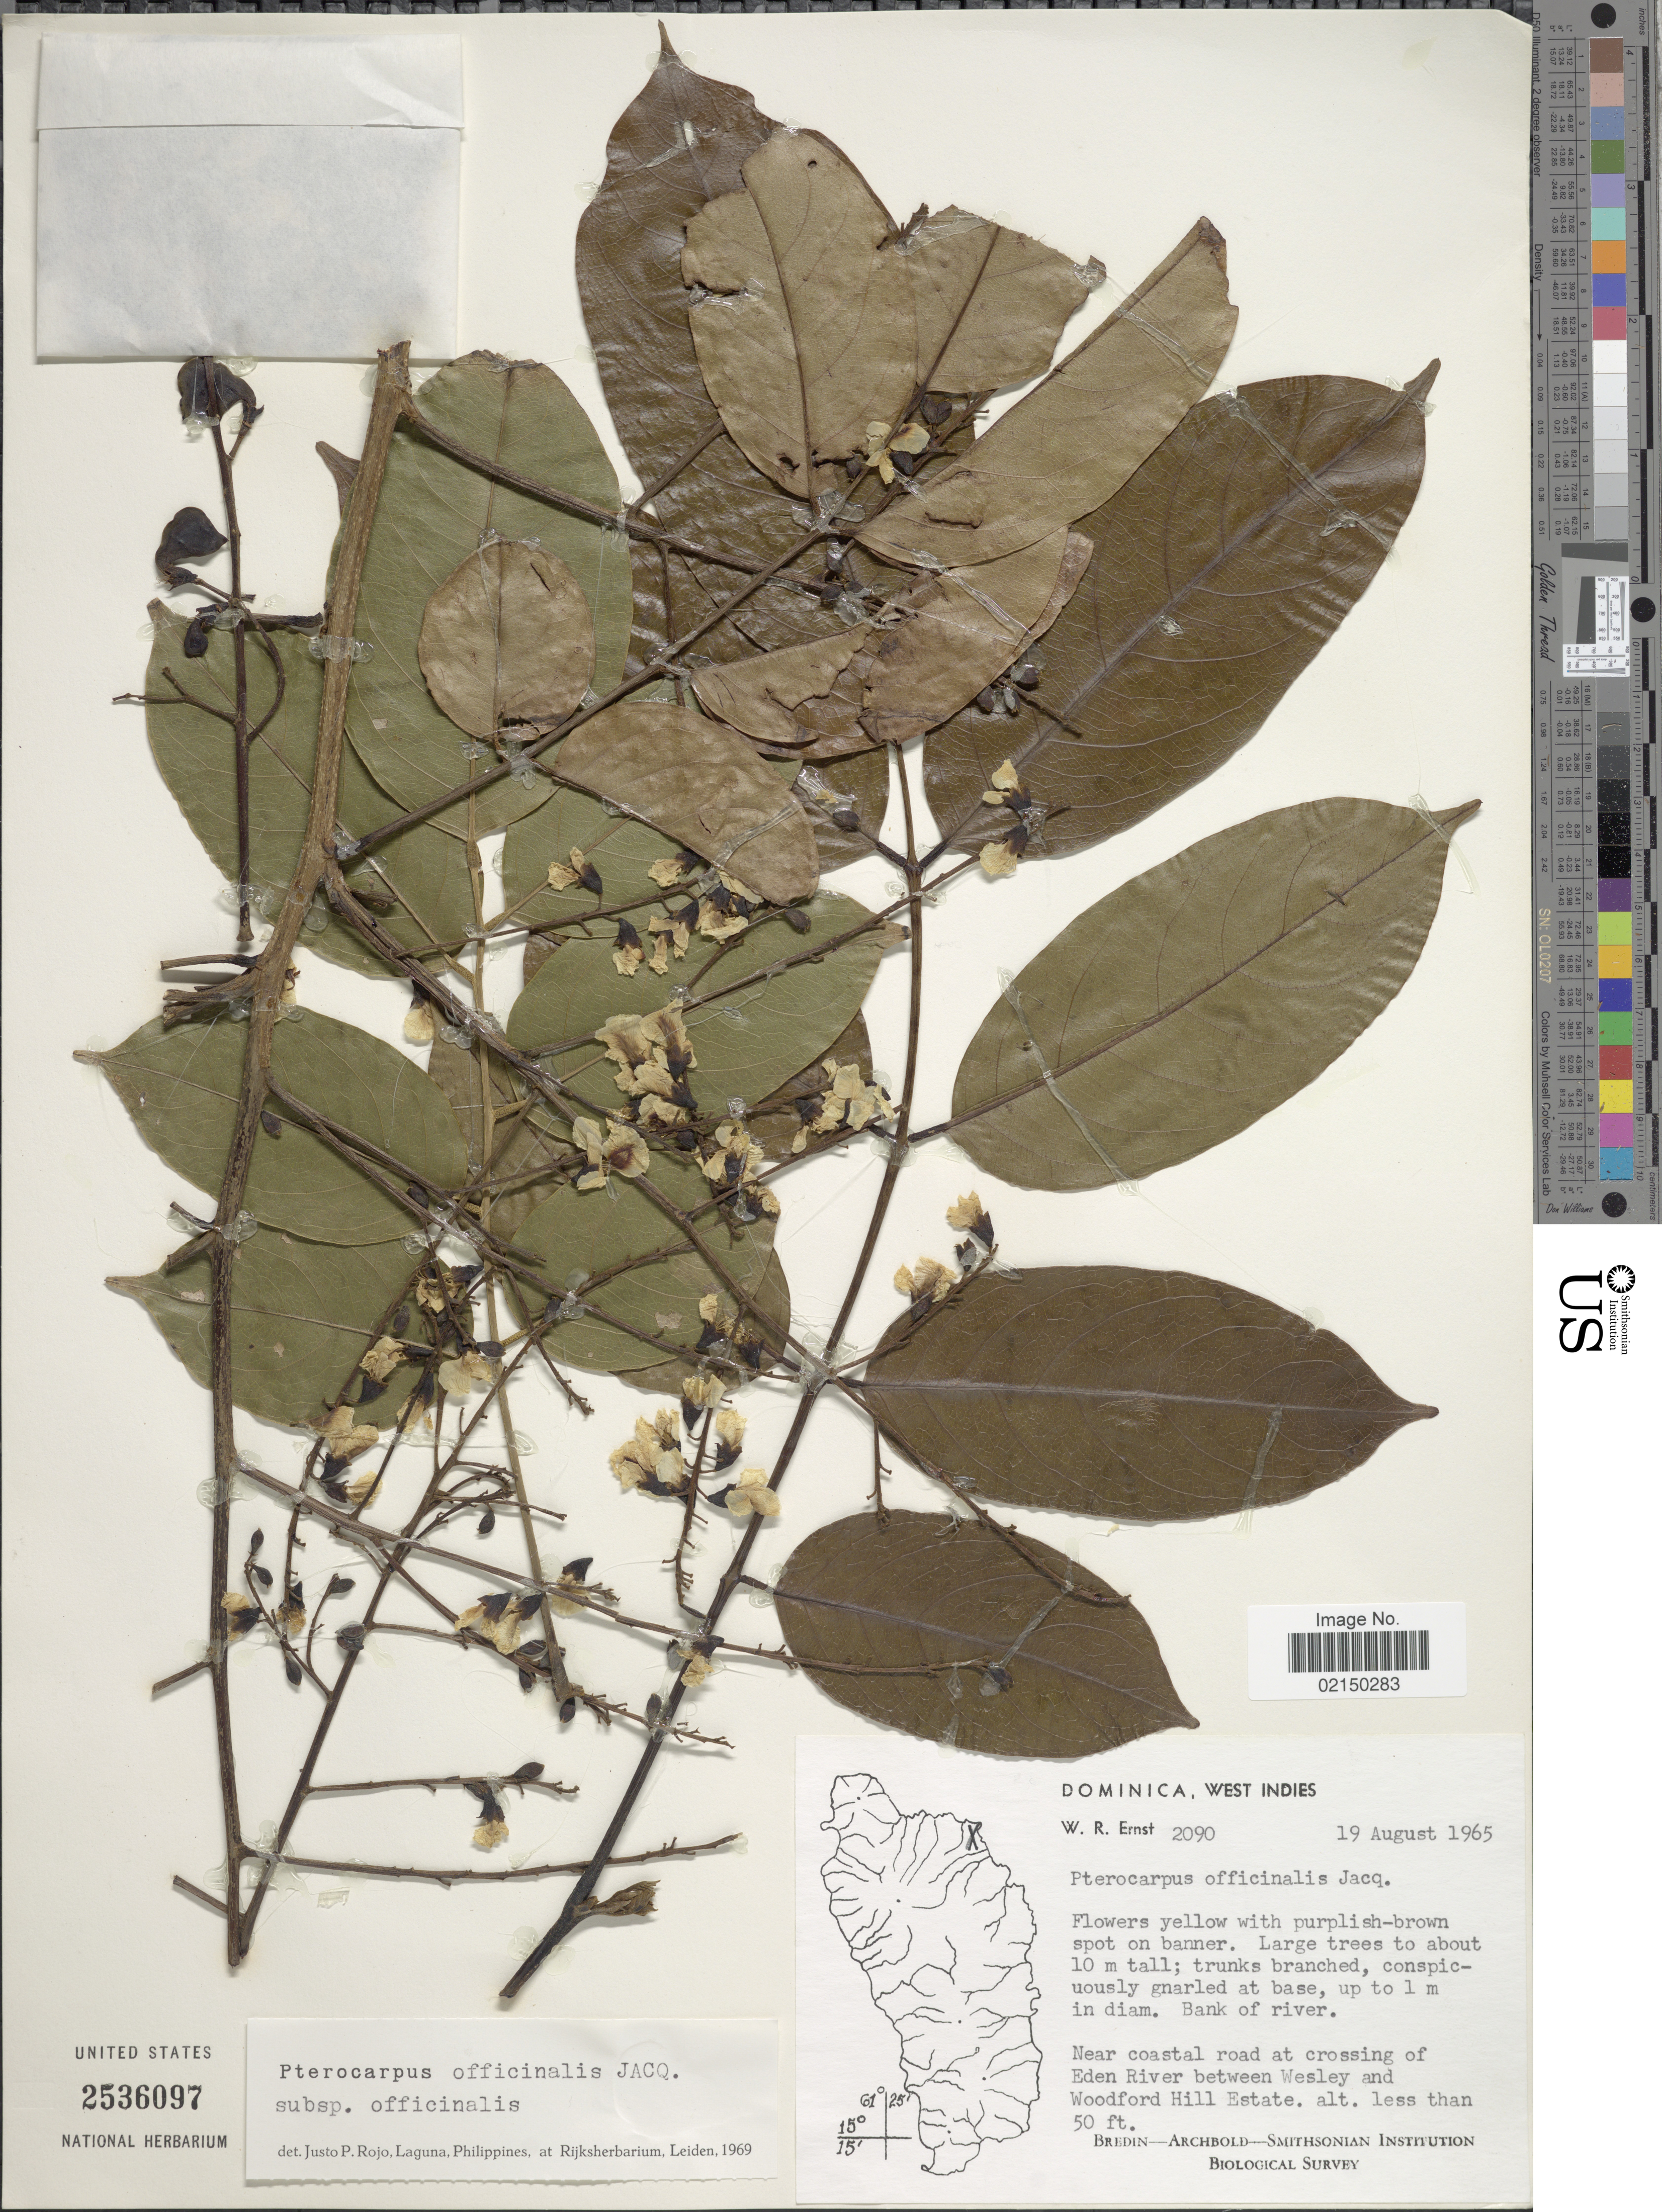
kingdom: Plantae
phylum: Tracheophyta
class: Magnoliopsida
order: Fabales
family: Fabaceae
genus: Pterocarpus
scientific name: Pterocarpus officinalis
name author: Jacq.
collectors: W. R. Ernst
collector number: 2090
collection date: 1965-08-19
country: Dominica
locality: Bank of river, near coastal road at crossing of Eden River between Wesley and Woodford Hill Estate.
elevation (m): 15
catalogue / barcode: US 2536097